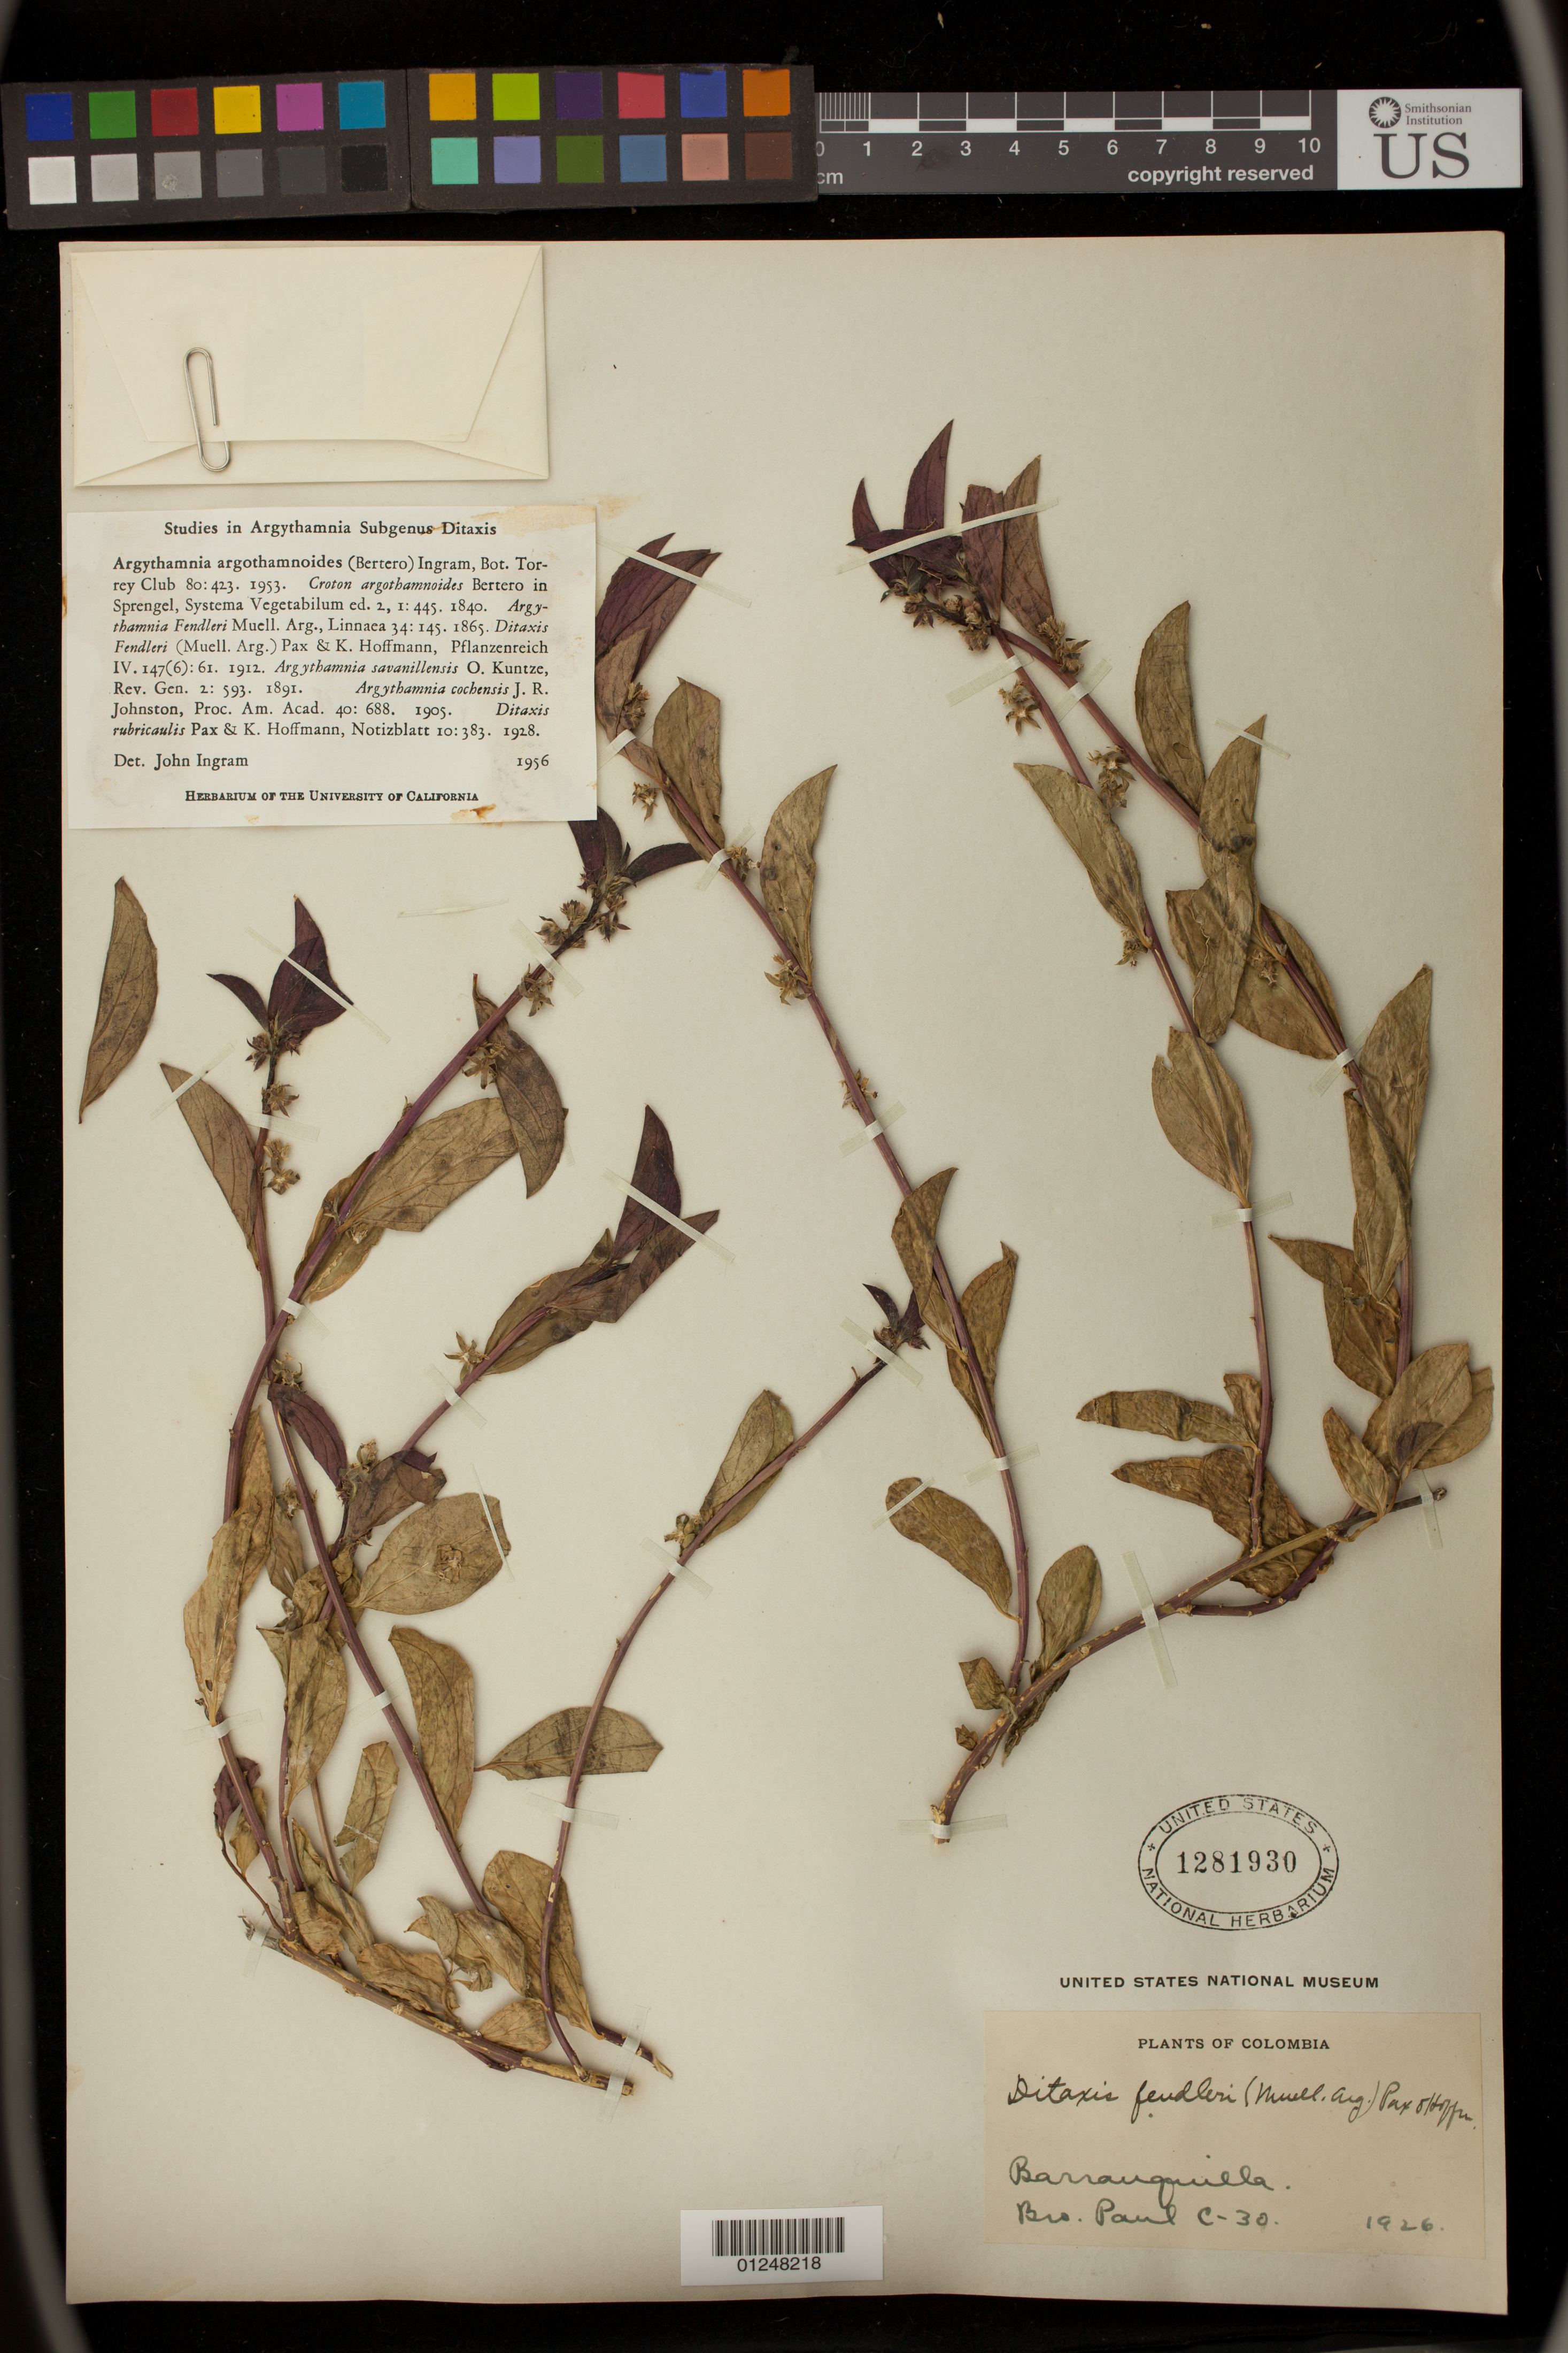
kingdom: Plantae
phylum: Tracheophyta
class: Magnoliopsida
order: Malpighiales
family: Euphorbiaceae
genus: Argythamnia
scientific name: Argythamnia argothamnoides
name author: (Bertero & Spreng.) J.W. Ingram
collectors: Bro. Paul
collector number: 30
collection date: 1926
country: Colombia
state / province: Atlántico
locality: Barranquilla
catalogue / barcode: US 1281930